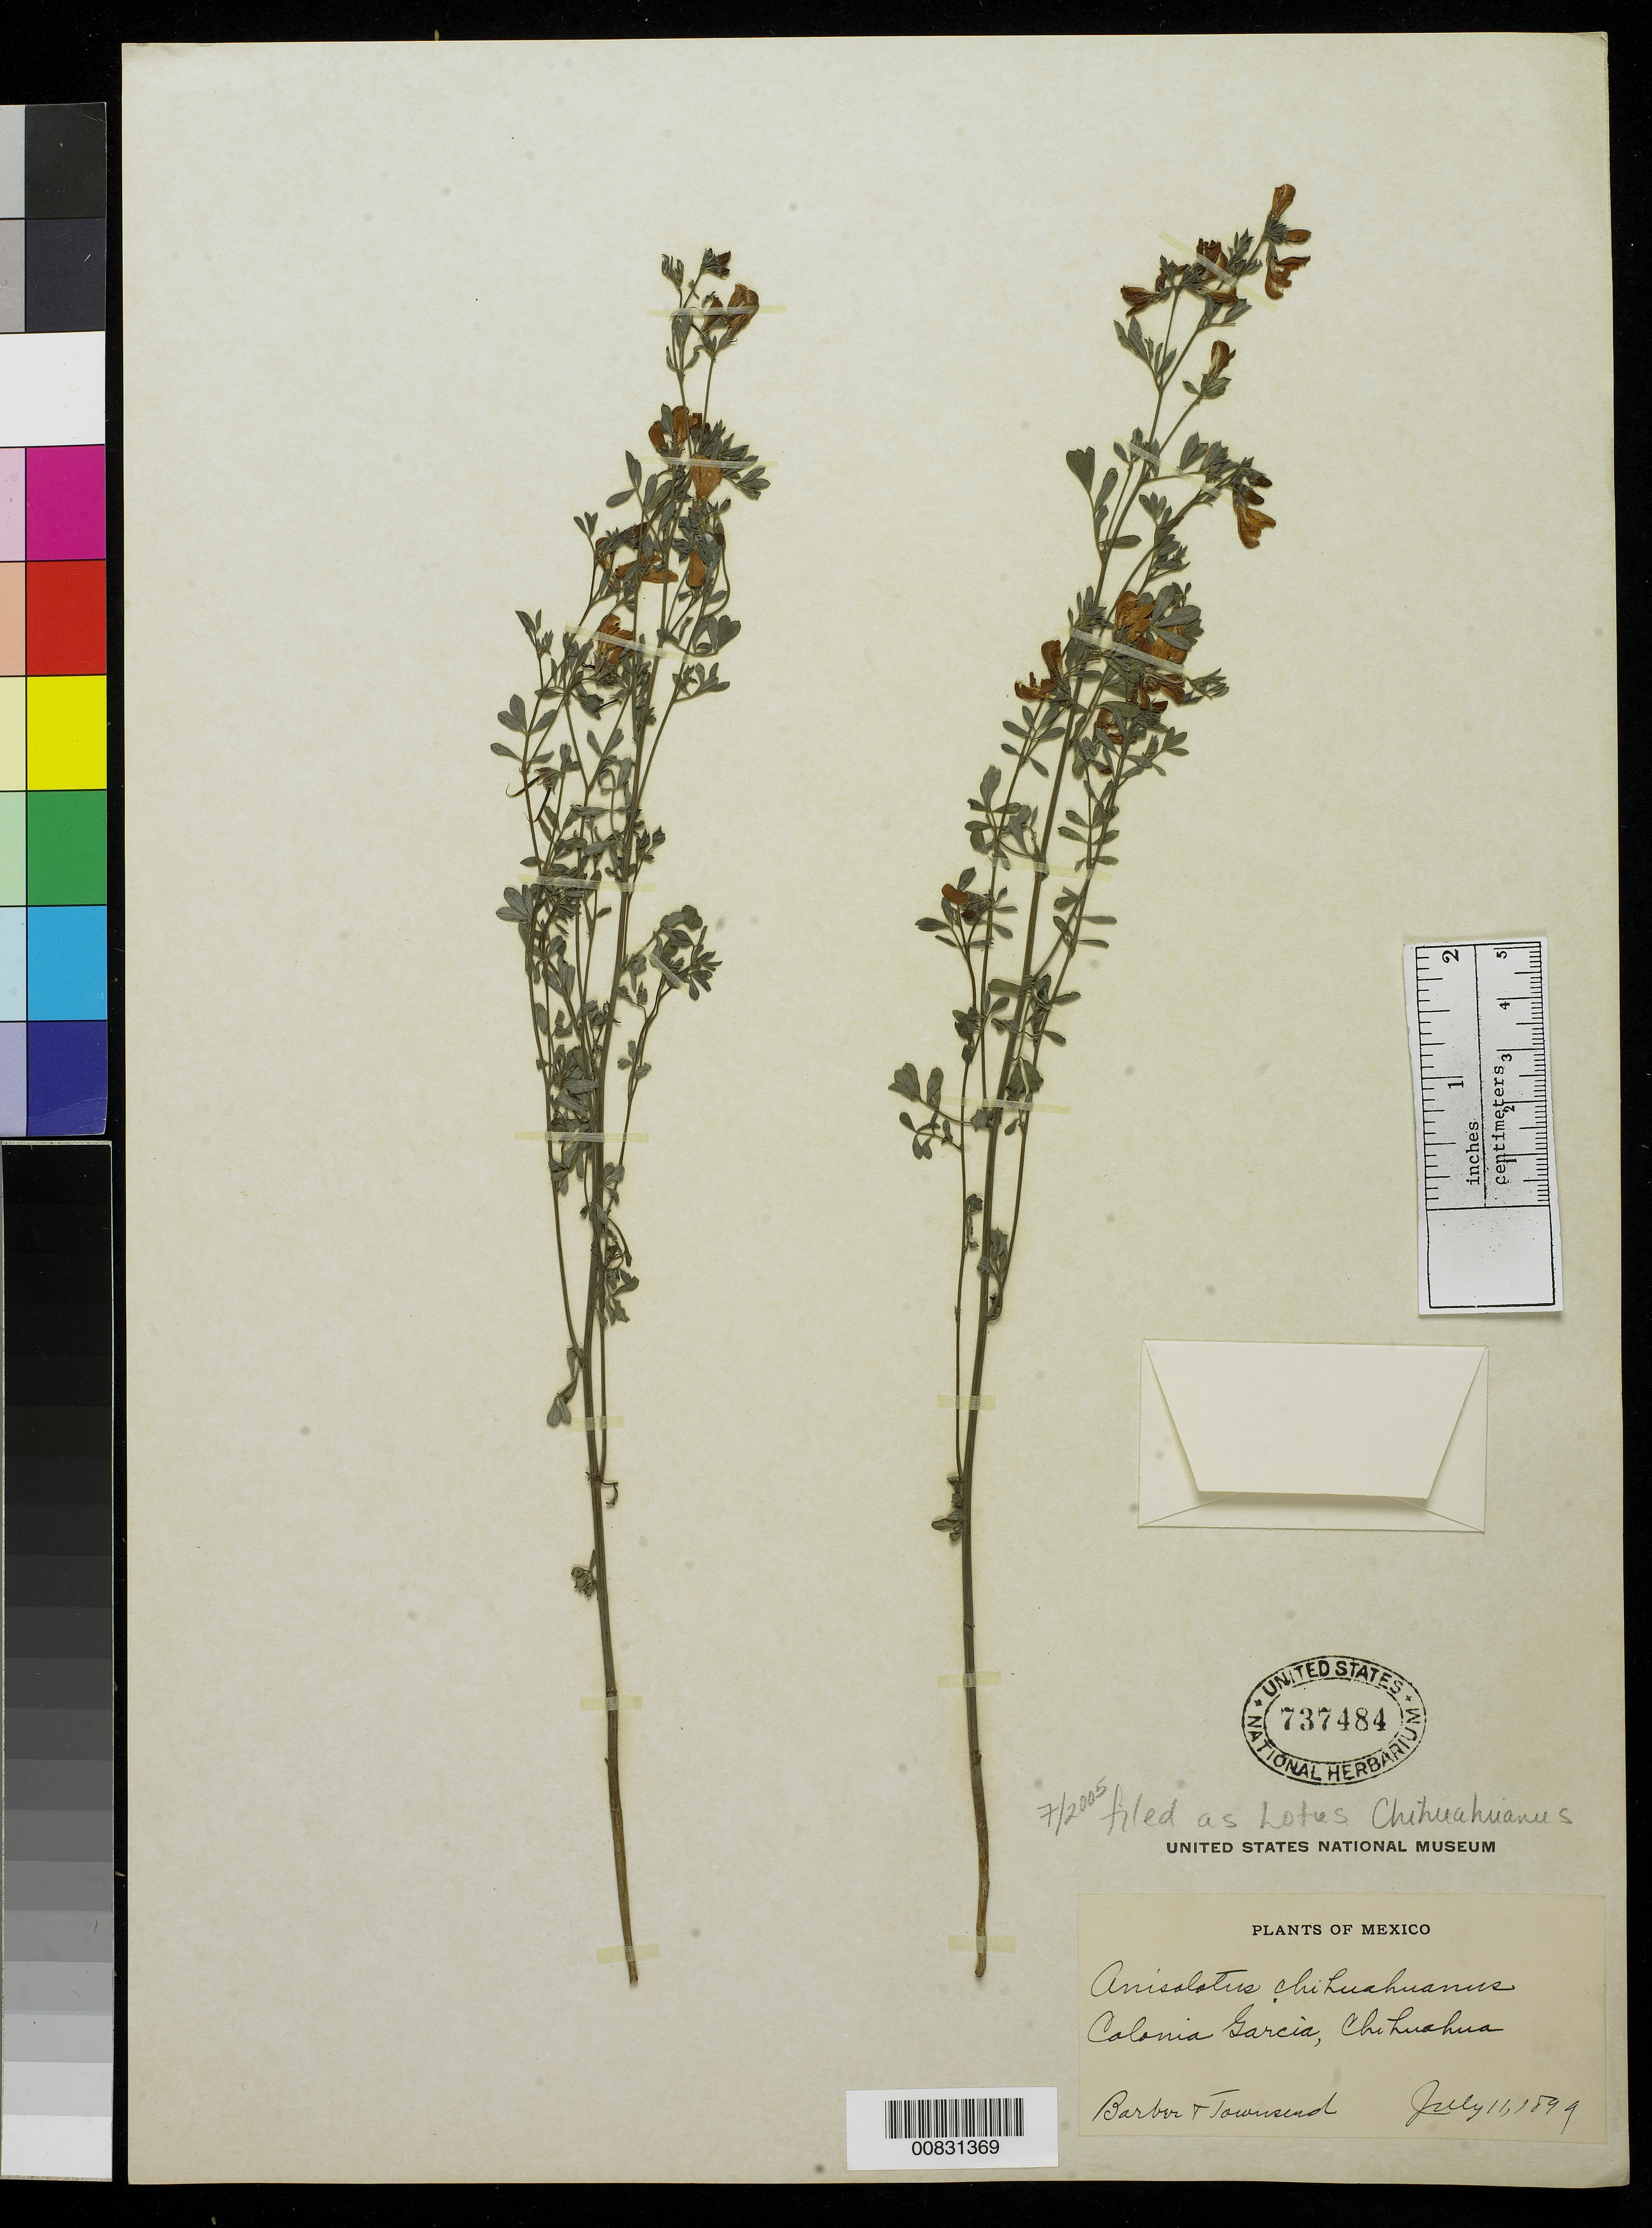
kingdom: Plantae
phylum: Tracheophyta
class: Magnoliopsida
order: Fabales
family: Fabaceae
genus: Lotus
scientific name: Lotus chihuahuanus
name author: (S. Watson) Greene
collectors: C. Barber & C. H. T. Townsend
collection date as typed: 11 Jul 1899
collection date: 1899-07-11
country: Mexico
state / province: Chihuahua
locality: Colonia García.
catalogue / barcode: US 737484